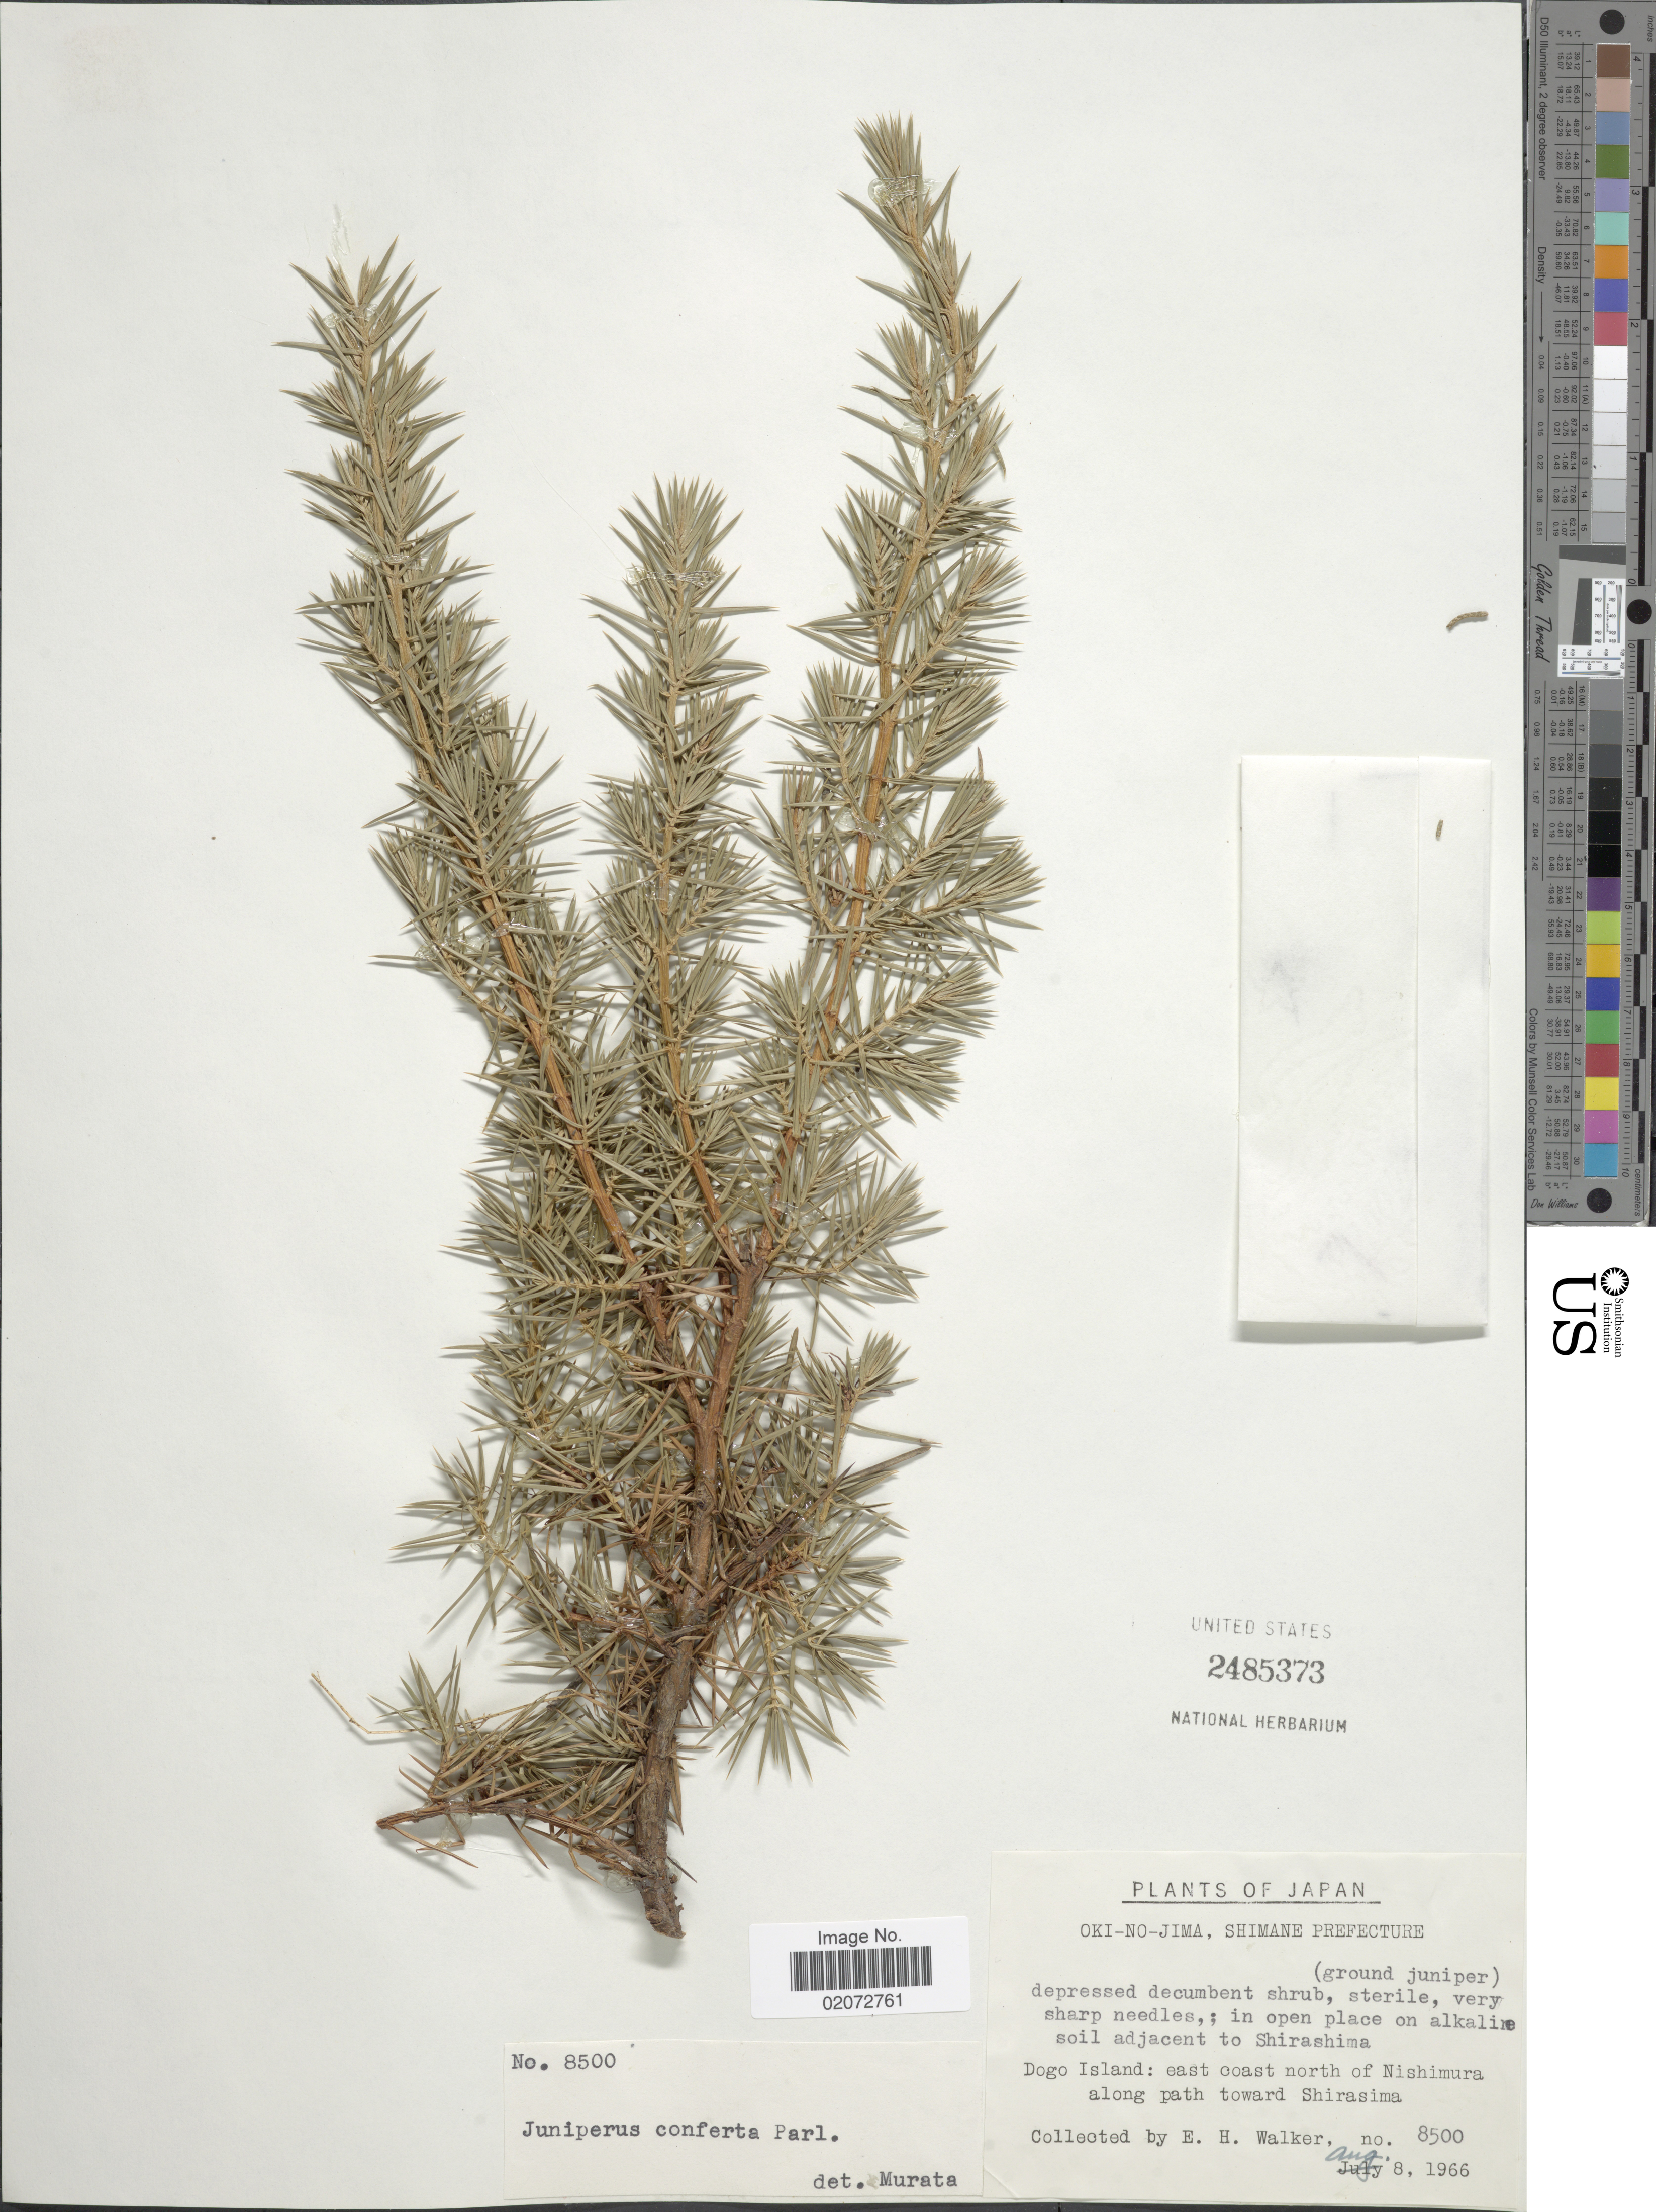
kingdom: Plantae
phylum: Tracheophyta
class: Pinopsida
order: Pinales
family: Cupressaceae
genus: Juniperus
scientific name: Juniperus conferta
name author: Parl.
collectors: E. H. Walker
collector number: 8500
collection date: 1966-08-08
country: Japan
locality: Dogo Island: east coast north of Nishimura along path toward Shirasima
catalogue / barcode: US 2485373